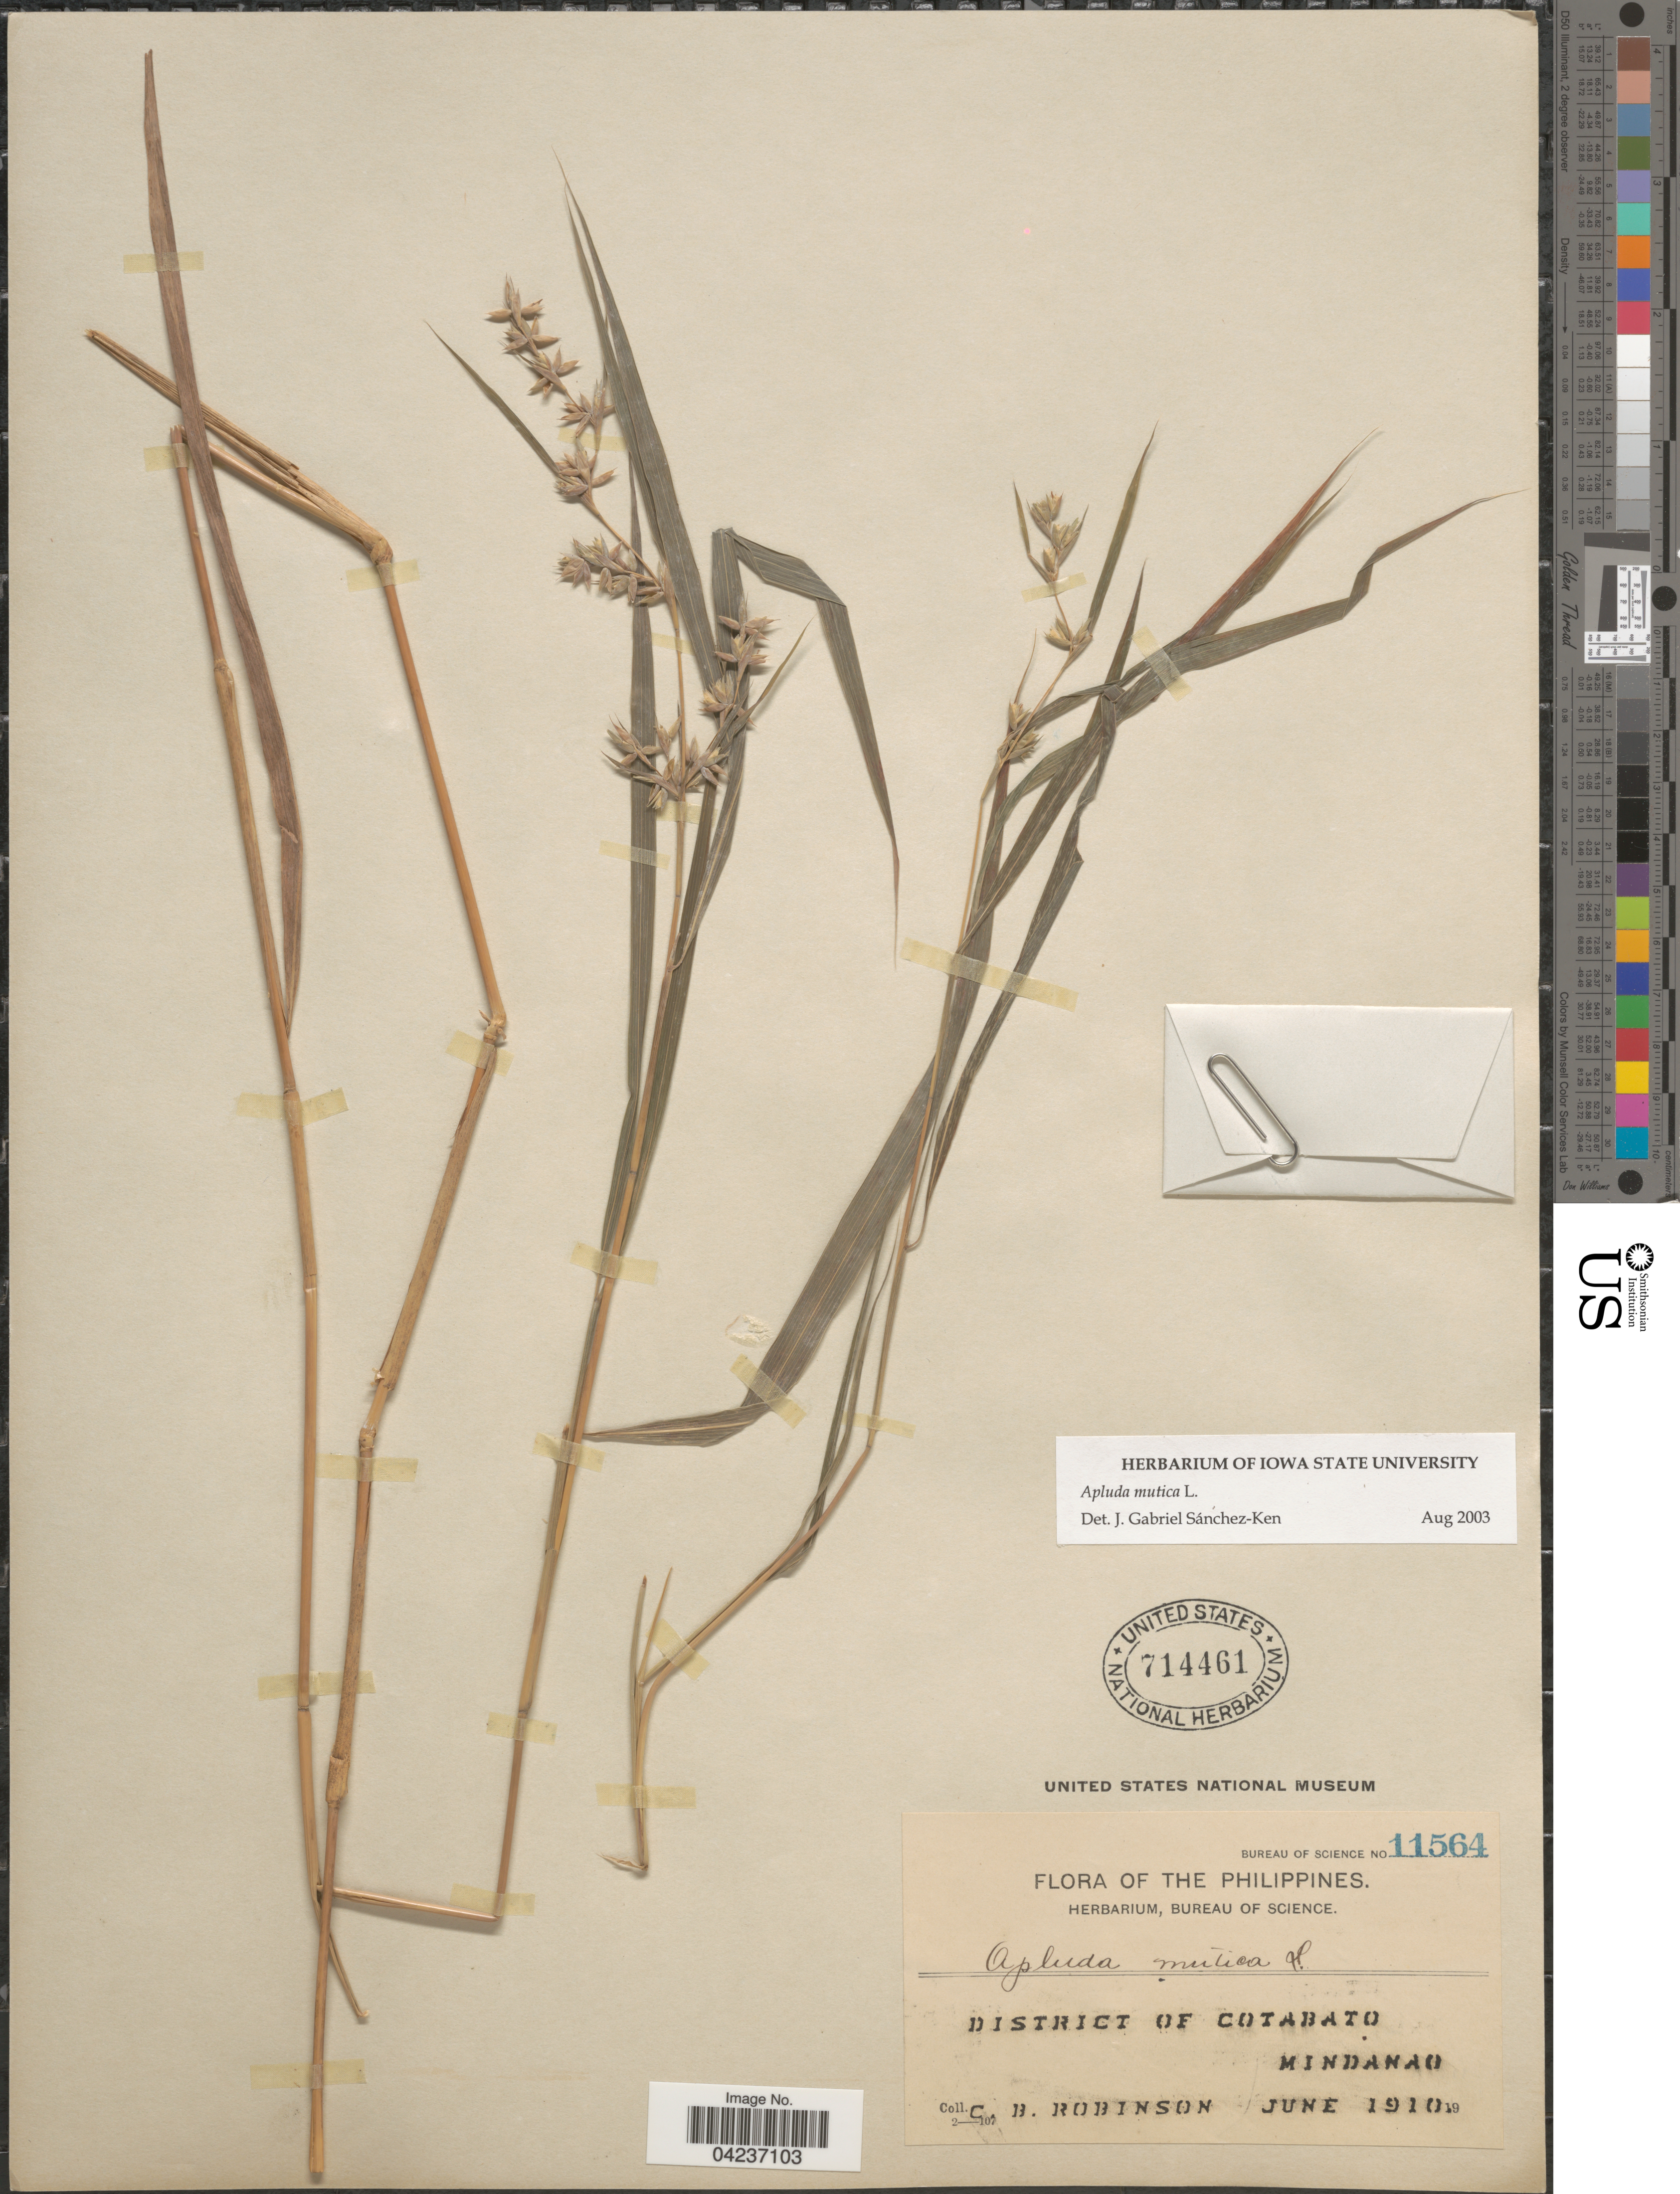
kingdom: Plantae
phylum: Tracheophyta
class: Liliopsida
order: Poales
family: Poaceae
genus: Apluda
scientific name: Apluda mutica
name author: L.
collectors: C. Robinson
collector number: Bureau of Science 11564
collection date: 1910-06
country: Philippines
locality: District of Cotabato. Mindanao.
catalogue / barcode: US 714461